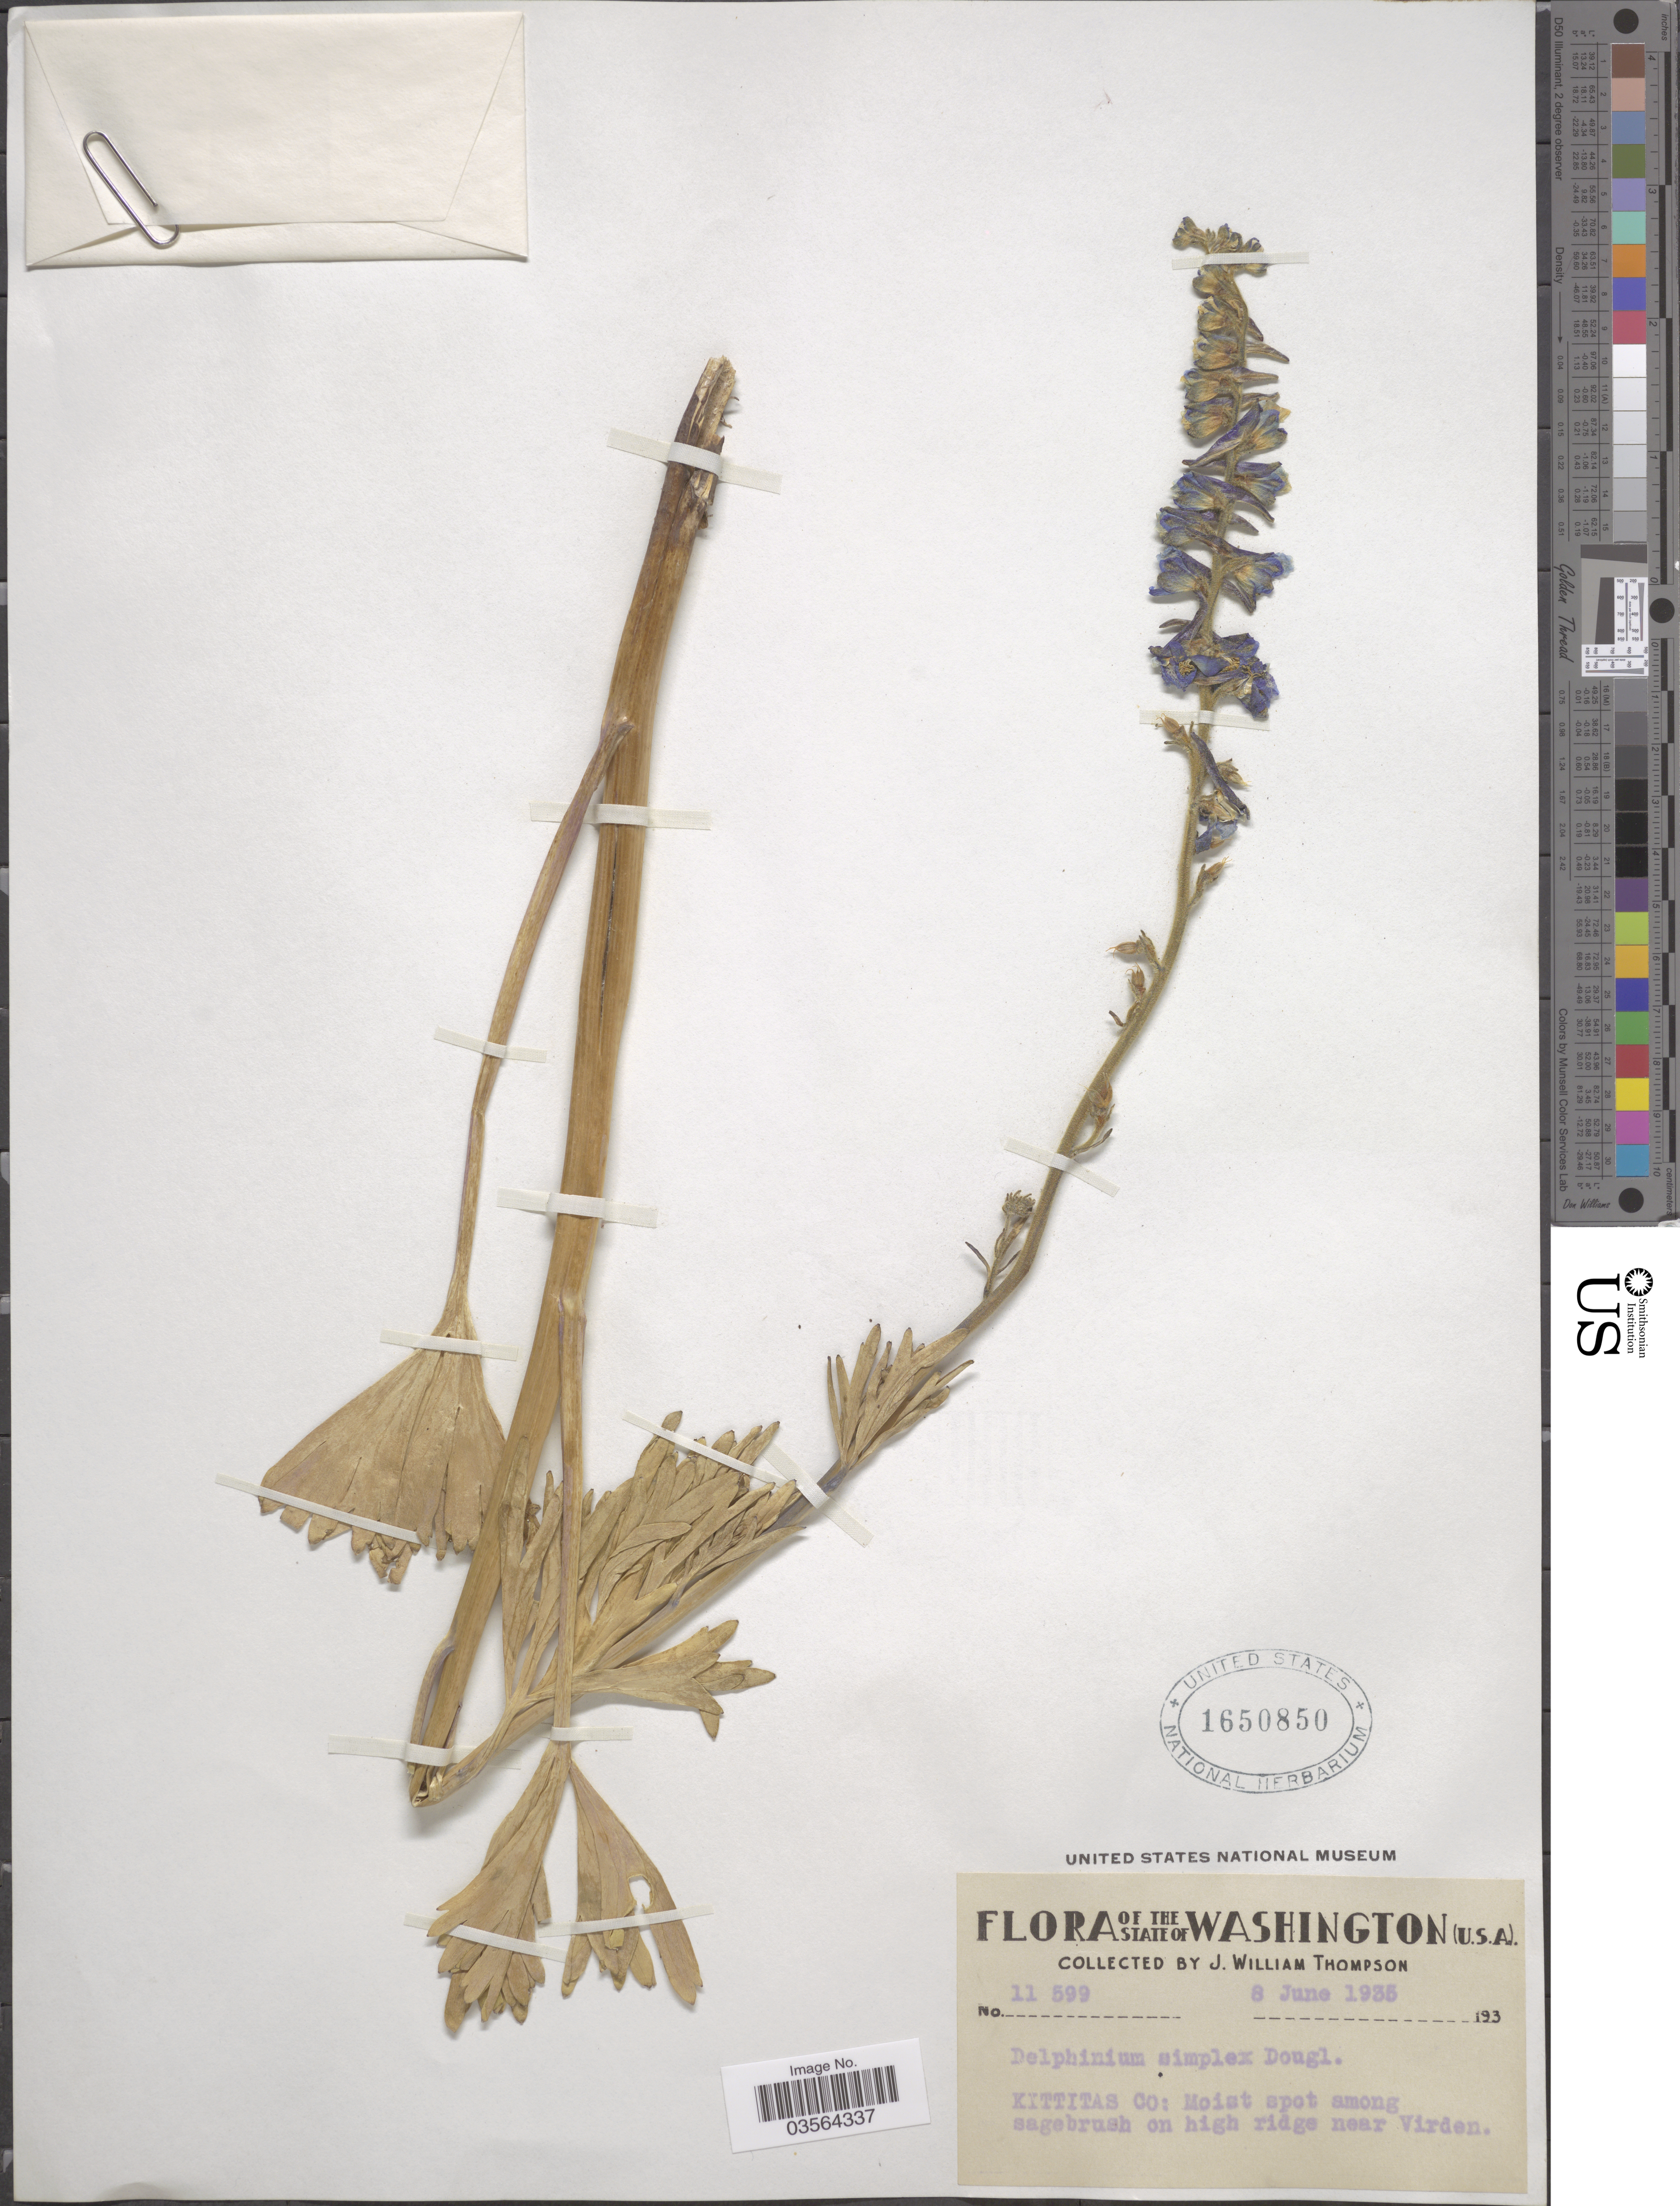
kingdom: Plantae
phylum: Tracheophyta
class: Magnoliopsida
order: Ranunculales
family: Ranunculaceae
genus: Delphinium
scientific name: Delphinium sp.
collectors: J. W. Thompson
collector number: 11599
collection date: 1935-06-08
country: United States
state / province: Washington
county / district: Kittitas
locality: Kittitas Co: Moist spot among sagebrush on high ridge near Virden.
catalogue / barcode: US 1650850